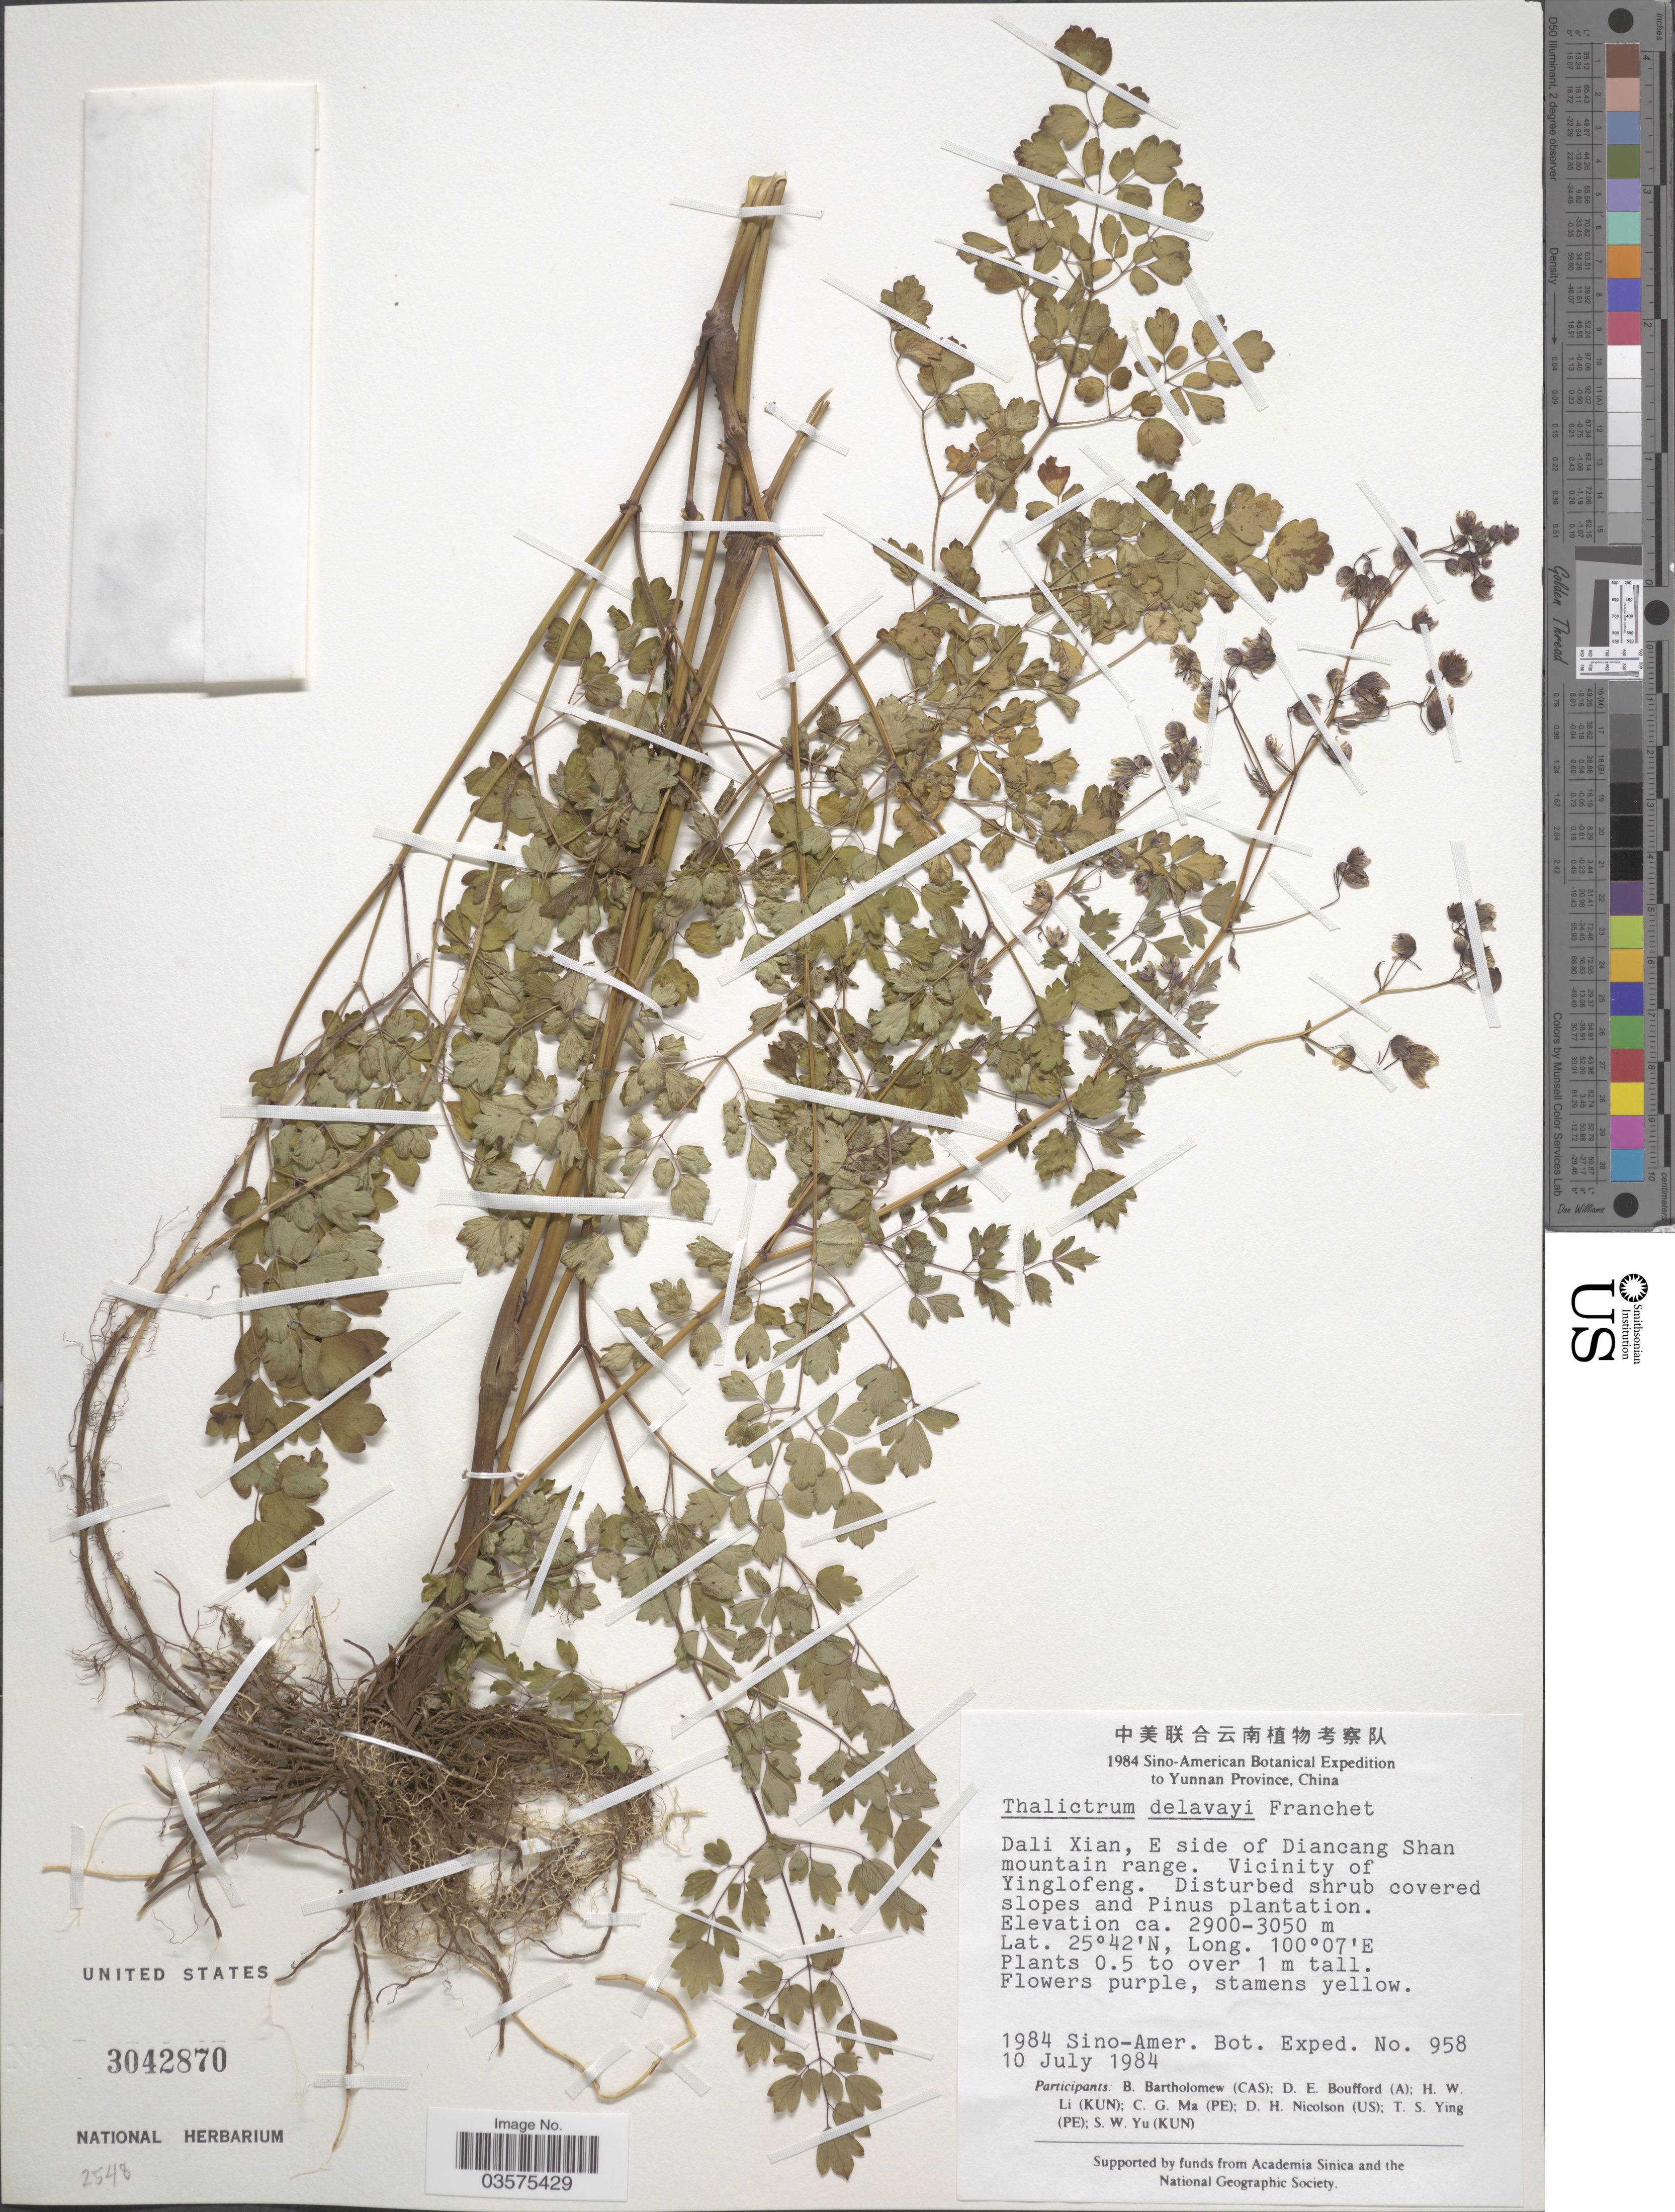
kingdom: Plantae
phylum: Tracheophyta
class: Magnoliopsida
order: Ranunculales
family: Ranunculaceae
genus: Thalictrum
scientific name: Thalictrum delavayi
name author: Franch.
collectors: Sino-Amer. Bot. Exped. 1984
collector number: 958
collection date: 1984-07-10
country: China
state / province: Yunnan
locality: Dali Xian, E side of Diancang Shan mountain range. Vicinity of Yinglofeng.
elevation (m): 2900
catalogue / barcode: US 3042870